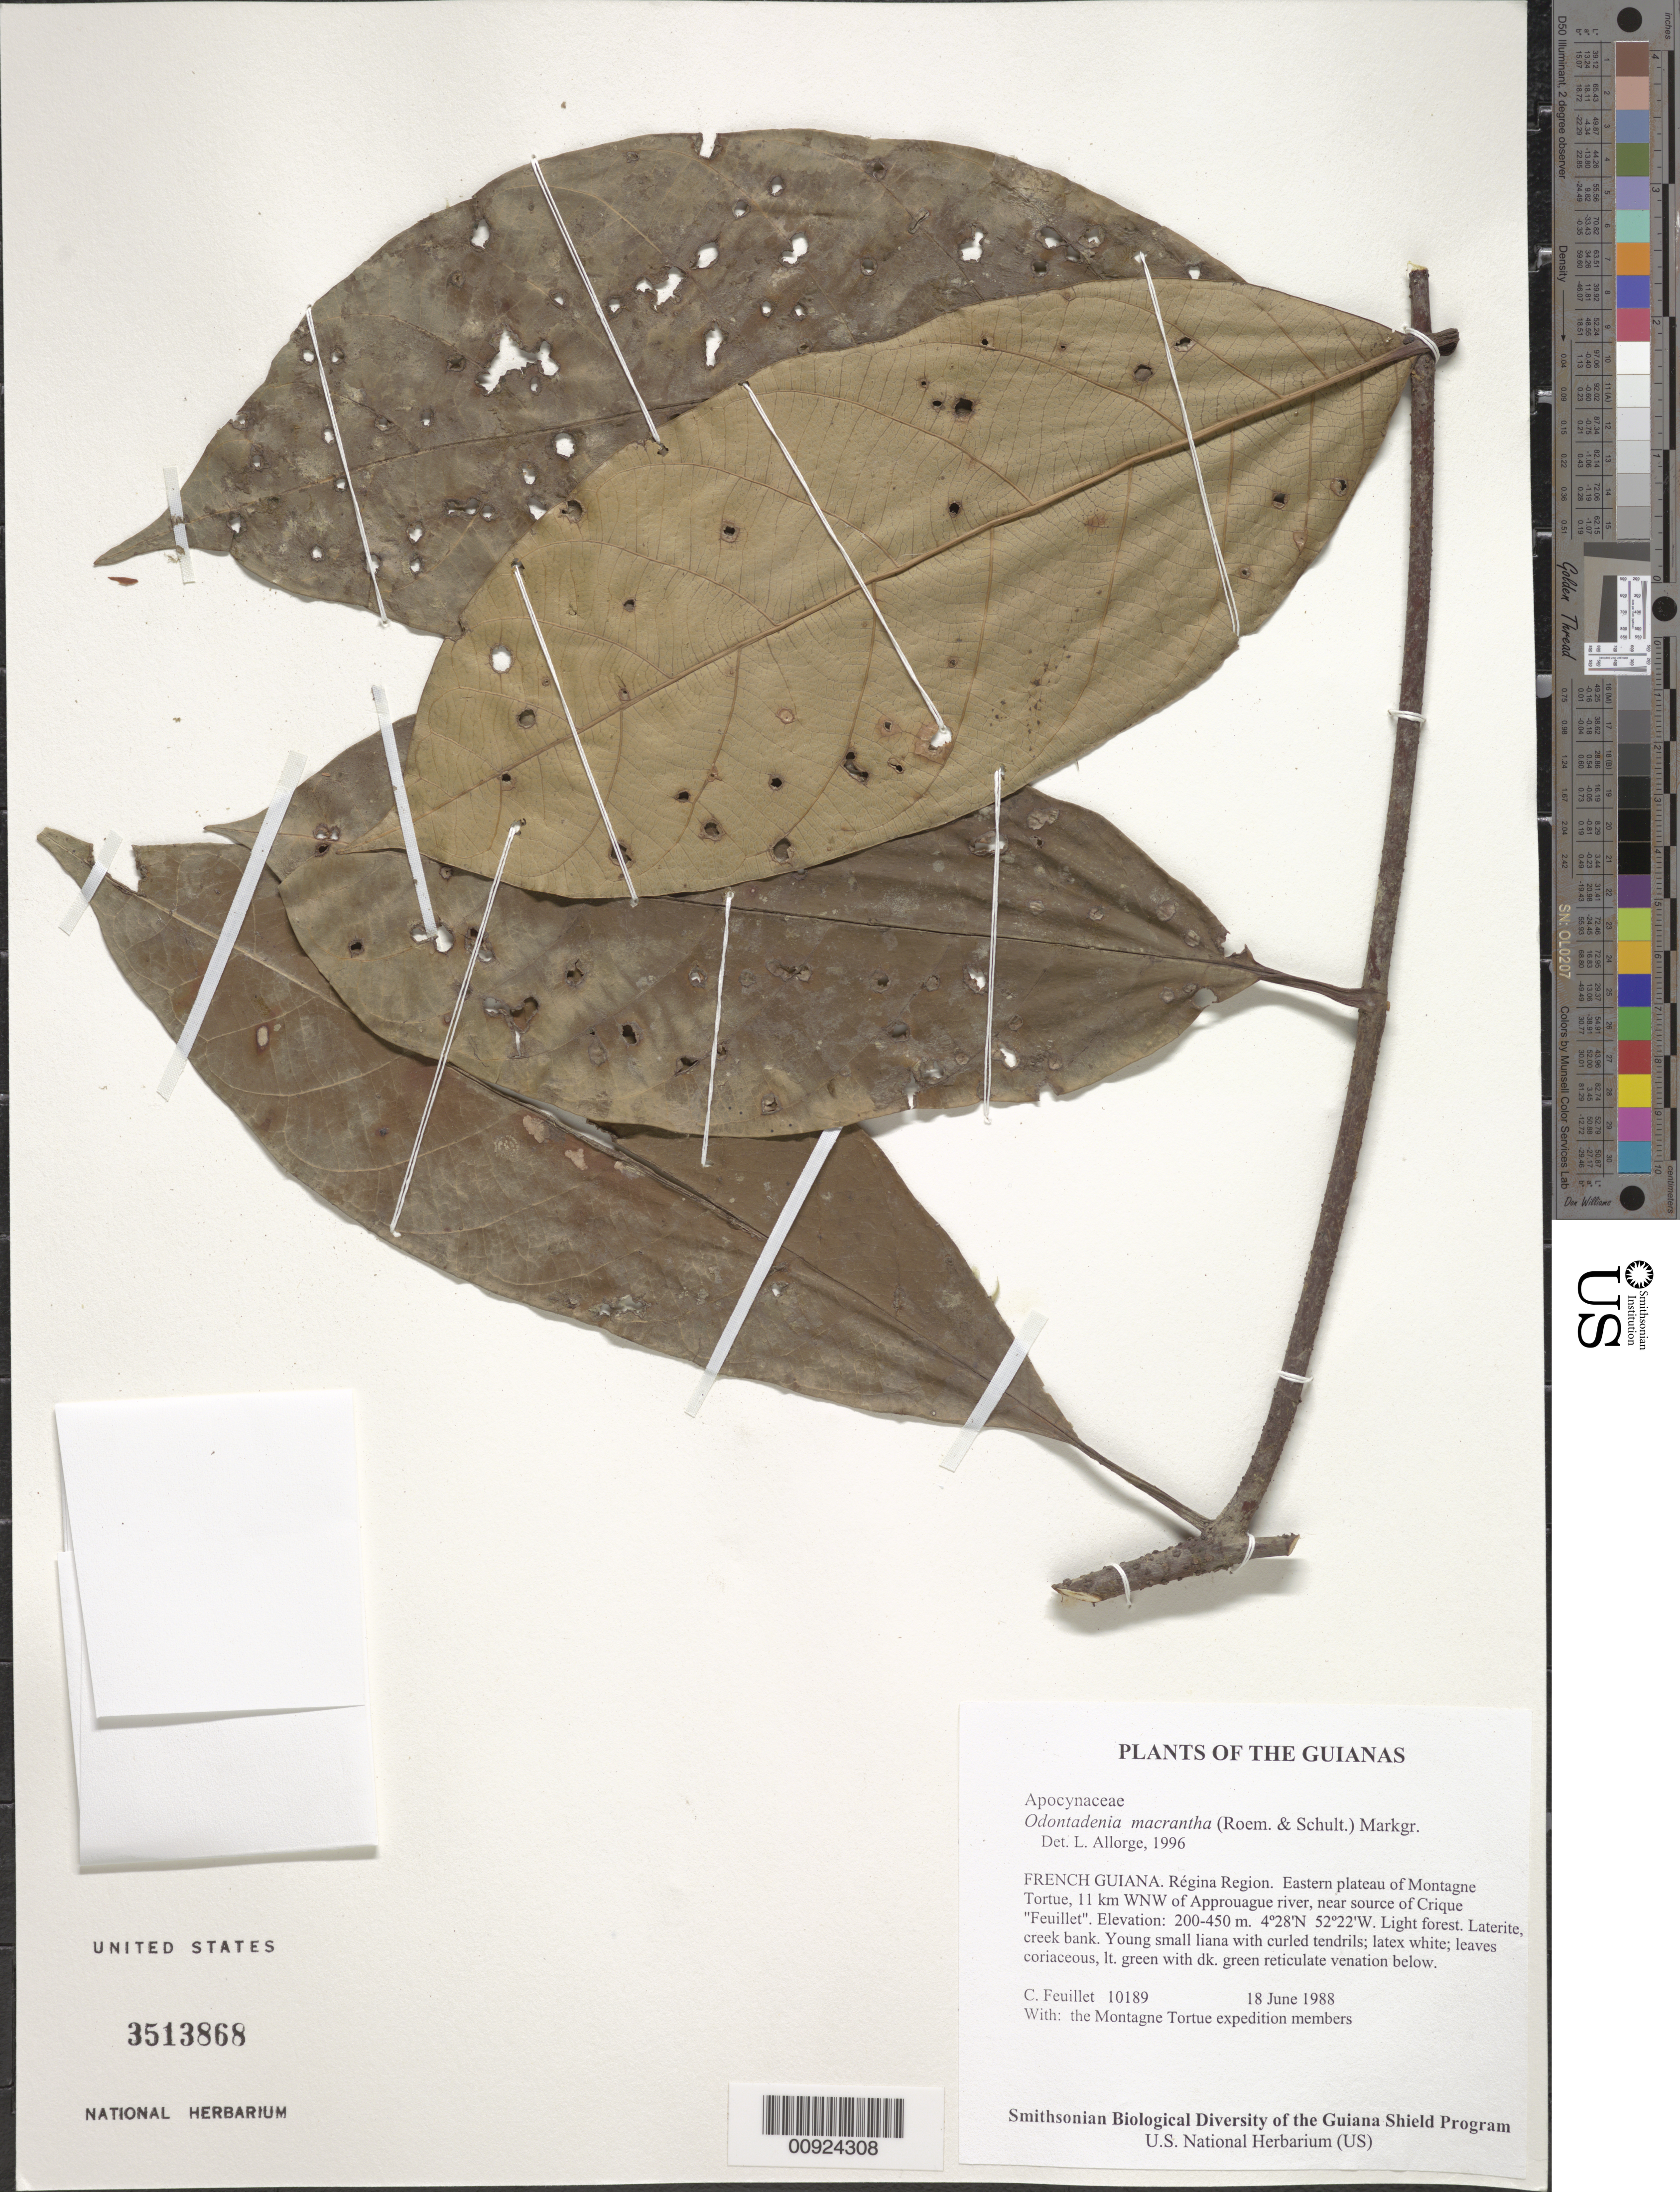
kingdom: Plantae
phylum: Tracheophyta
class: Magnoliopsida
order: Gentianales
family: Apocynaceae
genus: Odontadenia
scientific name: Odontadenia macrantha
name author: (Roem. & Schult.) Markgr.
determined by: Allorge, L.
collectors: C. Feuillet & Montagne Torte Exped. members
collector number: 10189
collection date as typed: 18 June 1988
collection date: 1988-06-18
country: French Guiana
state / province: Cayenne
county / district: Regina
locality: Eastern plateau of Montagne Tortue, 11 km WNW of Approuague river, near source of Crique "Feuillet"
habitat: Light forest. Laterite, creek bank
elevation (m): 200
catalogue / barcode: US 3513868